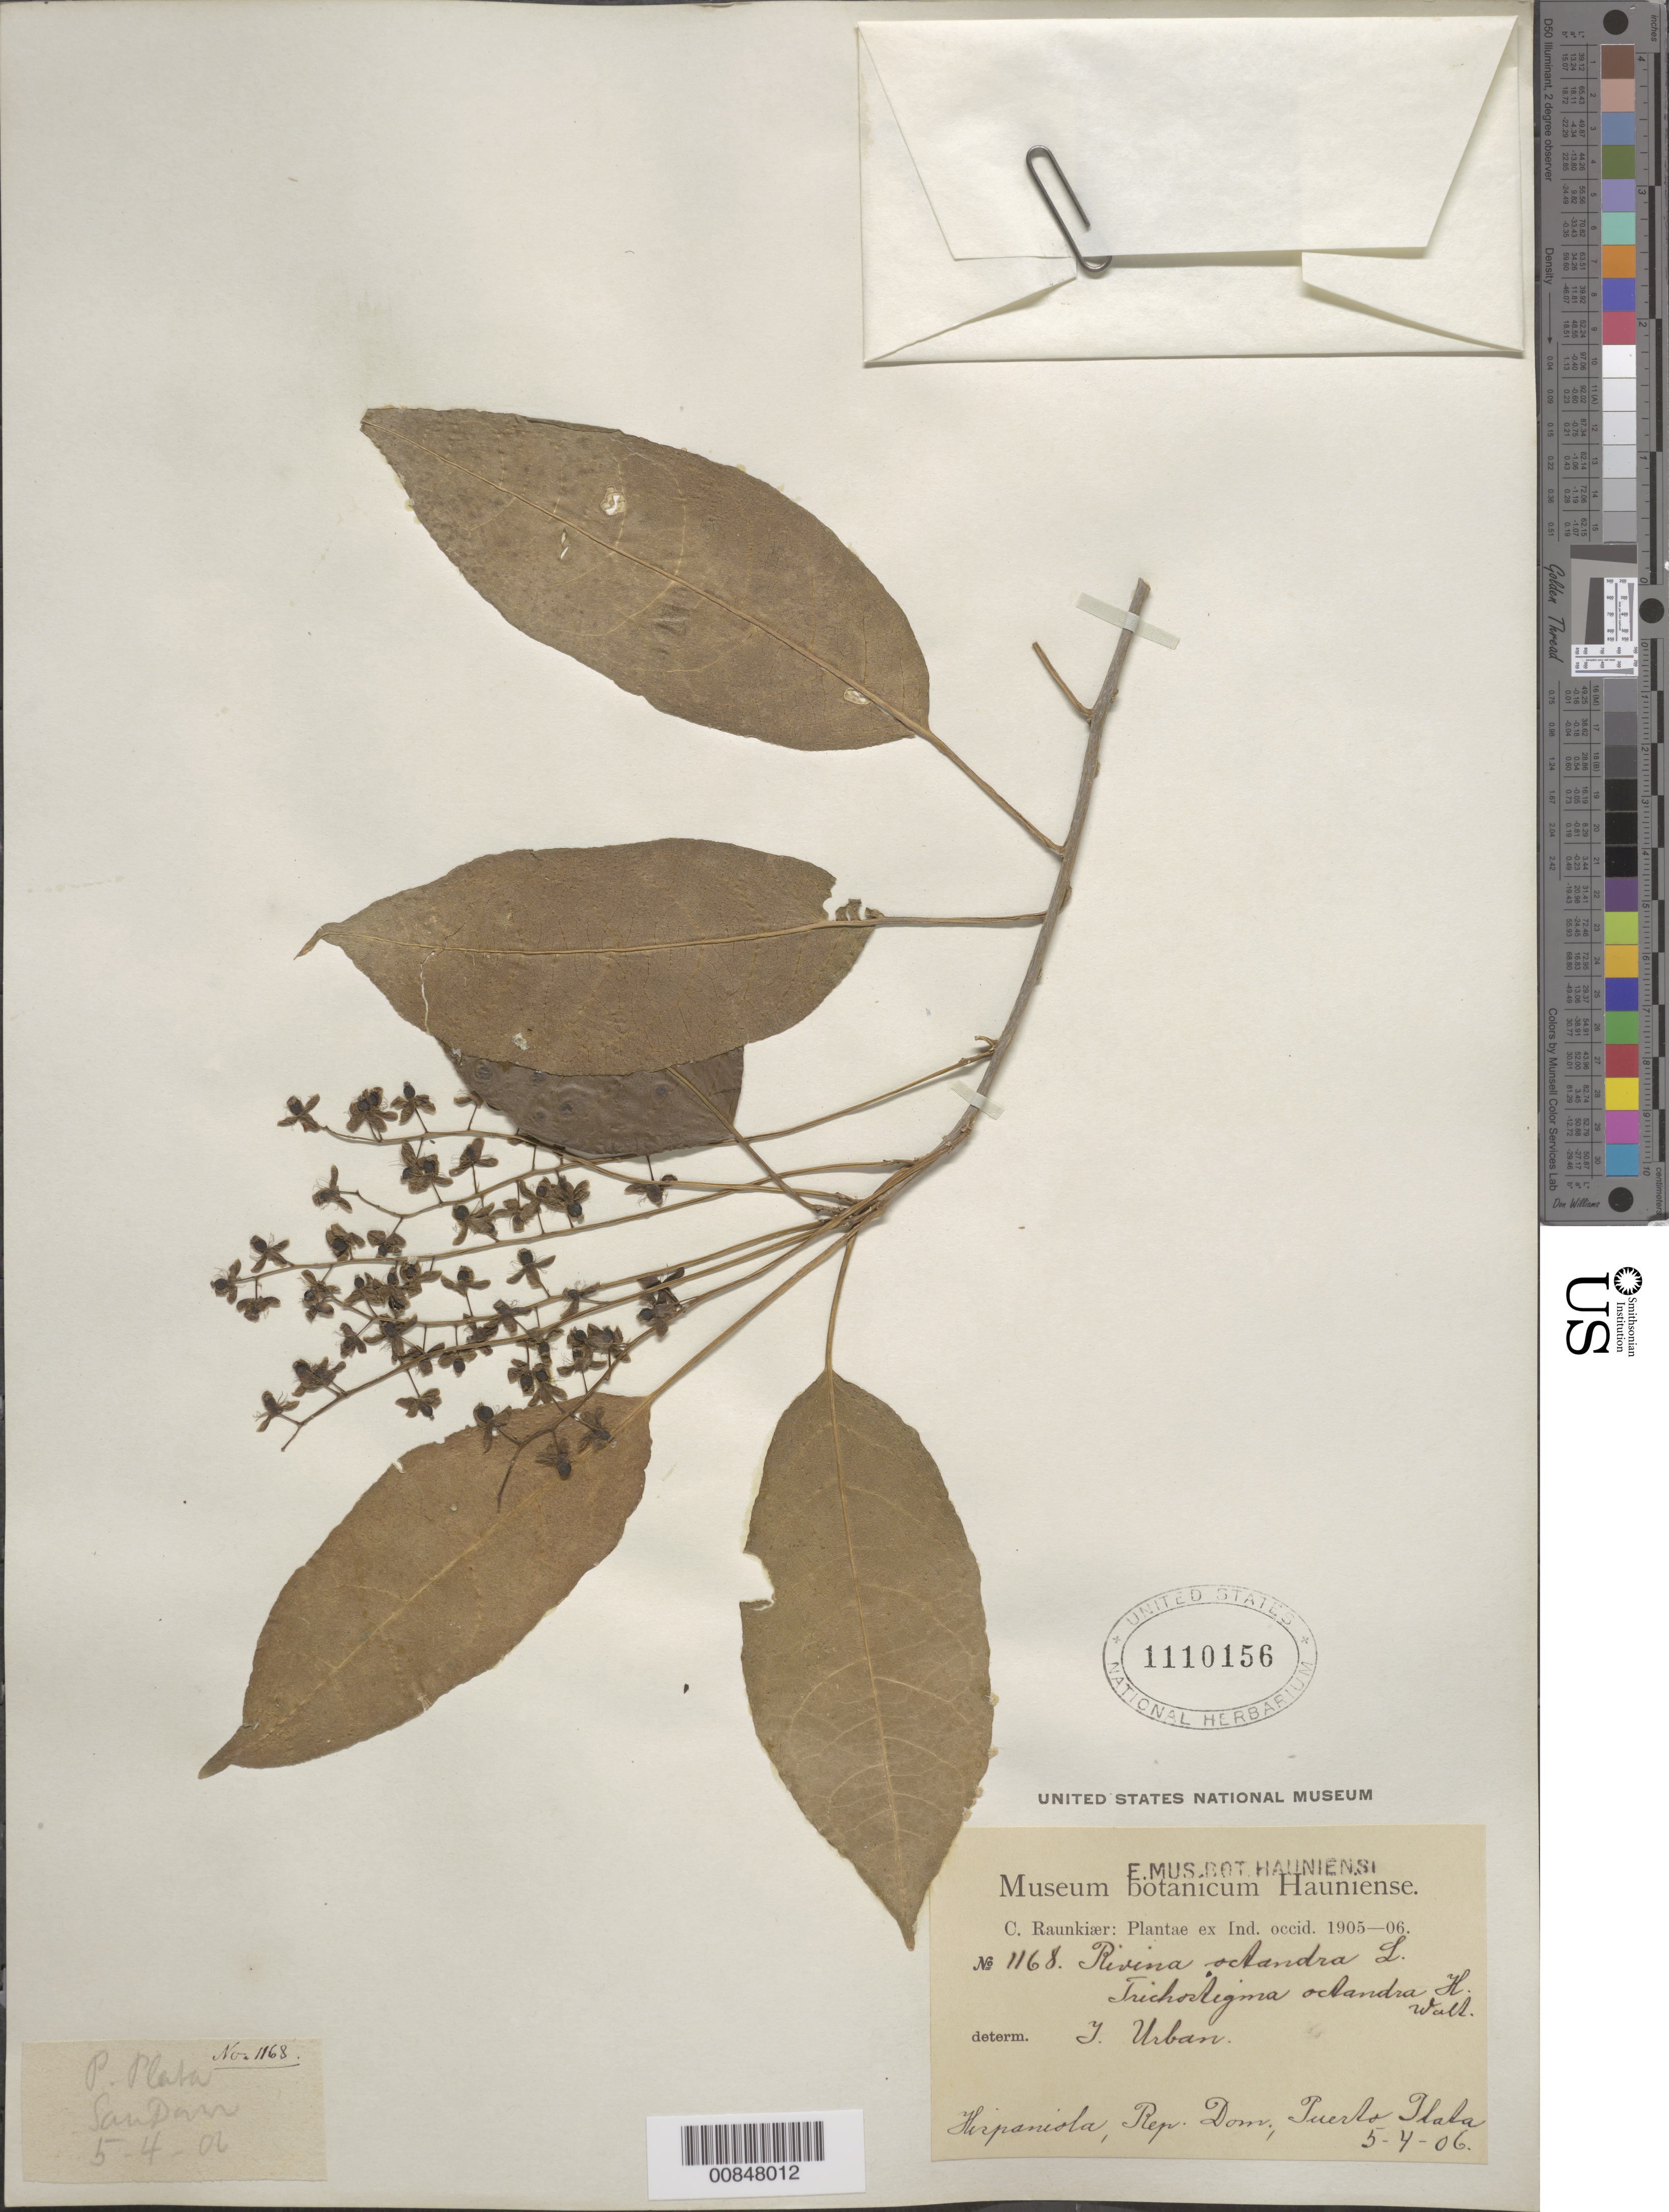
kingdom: Plantae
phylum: Tracheophyta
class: Magnoliopsida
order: Caryophyllales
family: Phytolaccaceae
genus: Trichostigma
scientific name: Trichostigma octandrum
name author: (L.) H. Walter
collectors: C. C. Raunkiaer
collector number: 1168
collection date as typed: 05 Apr 1906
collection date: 1906-04-05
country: Dominican Republic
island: Hispaniola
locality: Puerto Plata.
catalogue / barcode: US 1110156